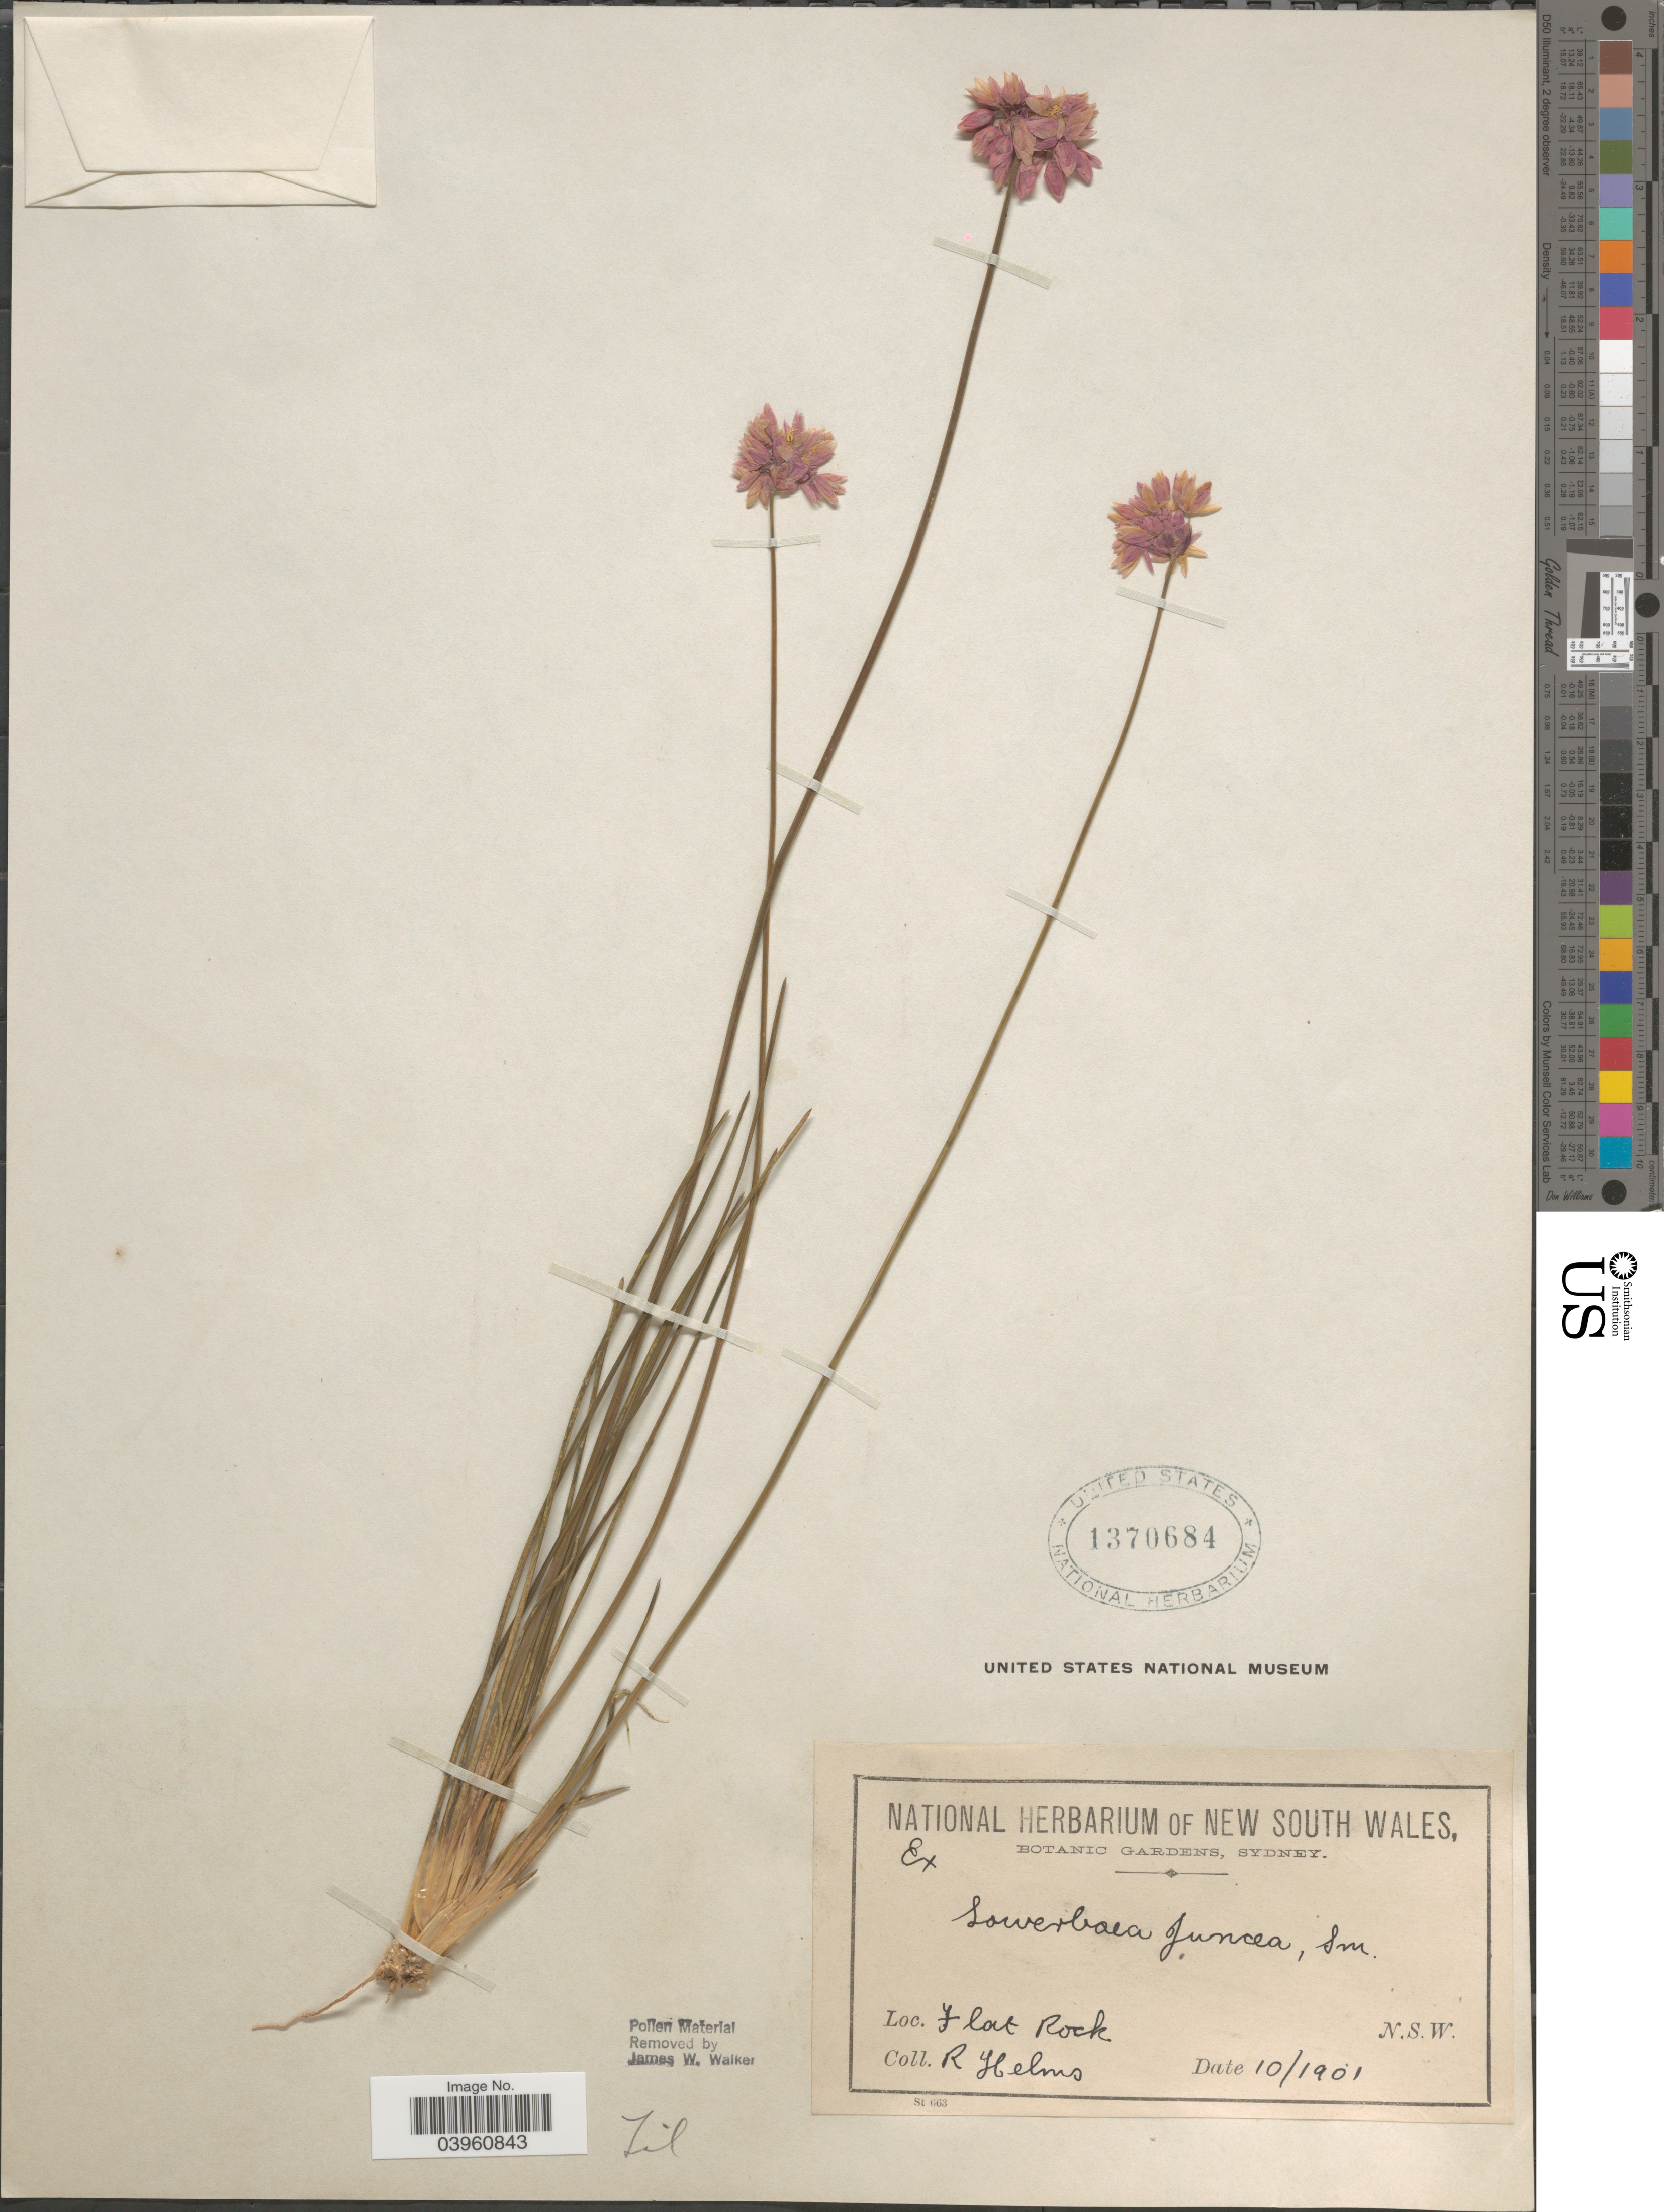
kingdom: Plantae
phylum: Tracheophyta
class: Liliopsida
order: Asparagales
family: Asparagaceae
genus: Sowerbaea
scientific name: Sowerbaea juncea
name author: Andrews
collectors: R. Helms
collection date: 1901-10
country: Australia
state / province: New South Wales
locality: Flat Rock.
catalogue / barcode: US 1370684